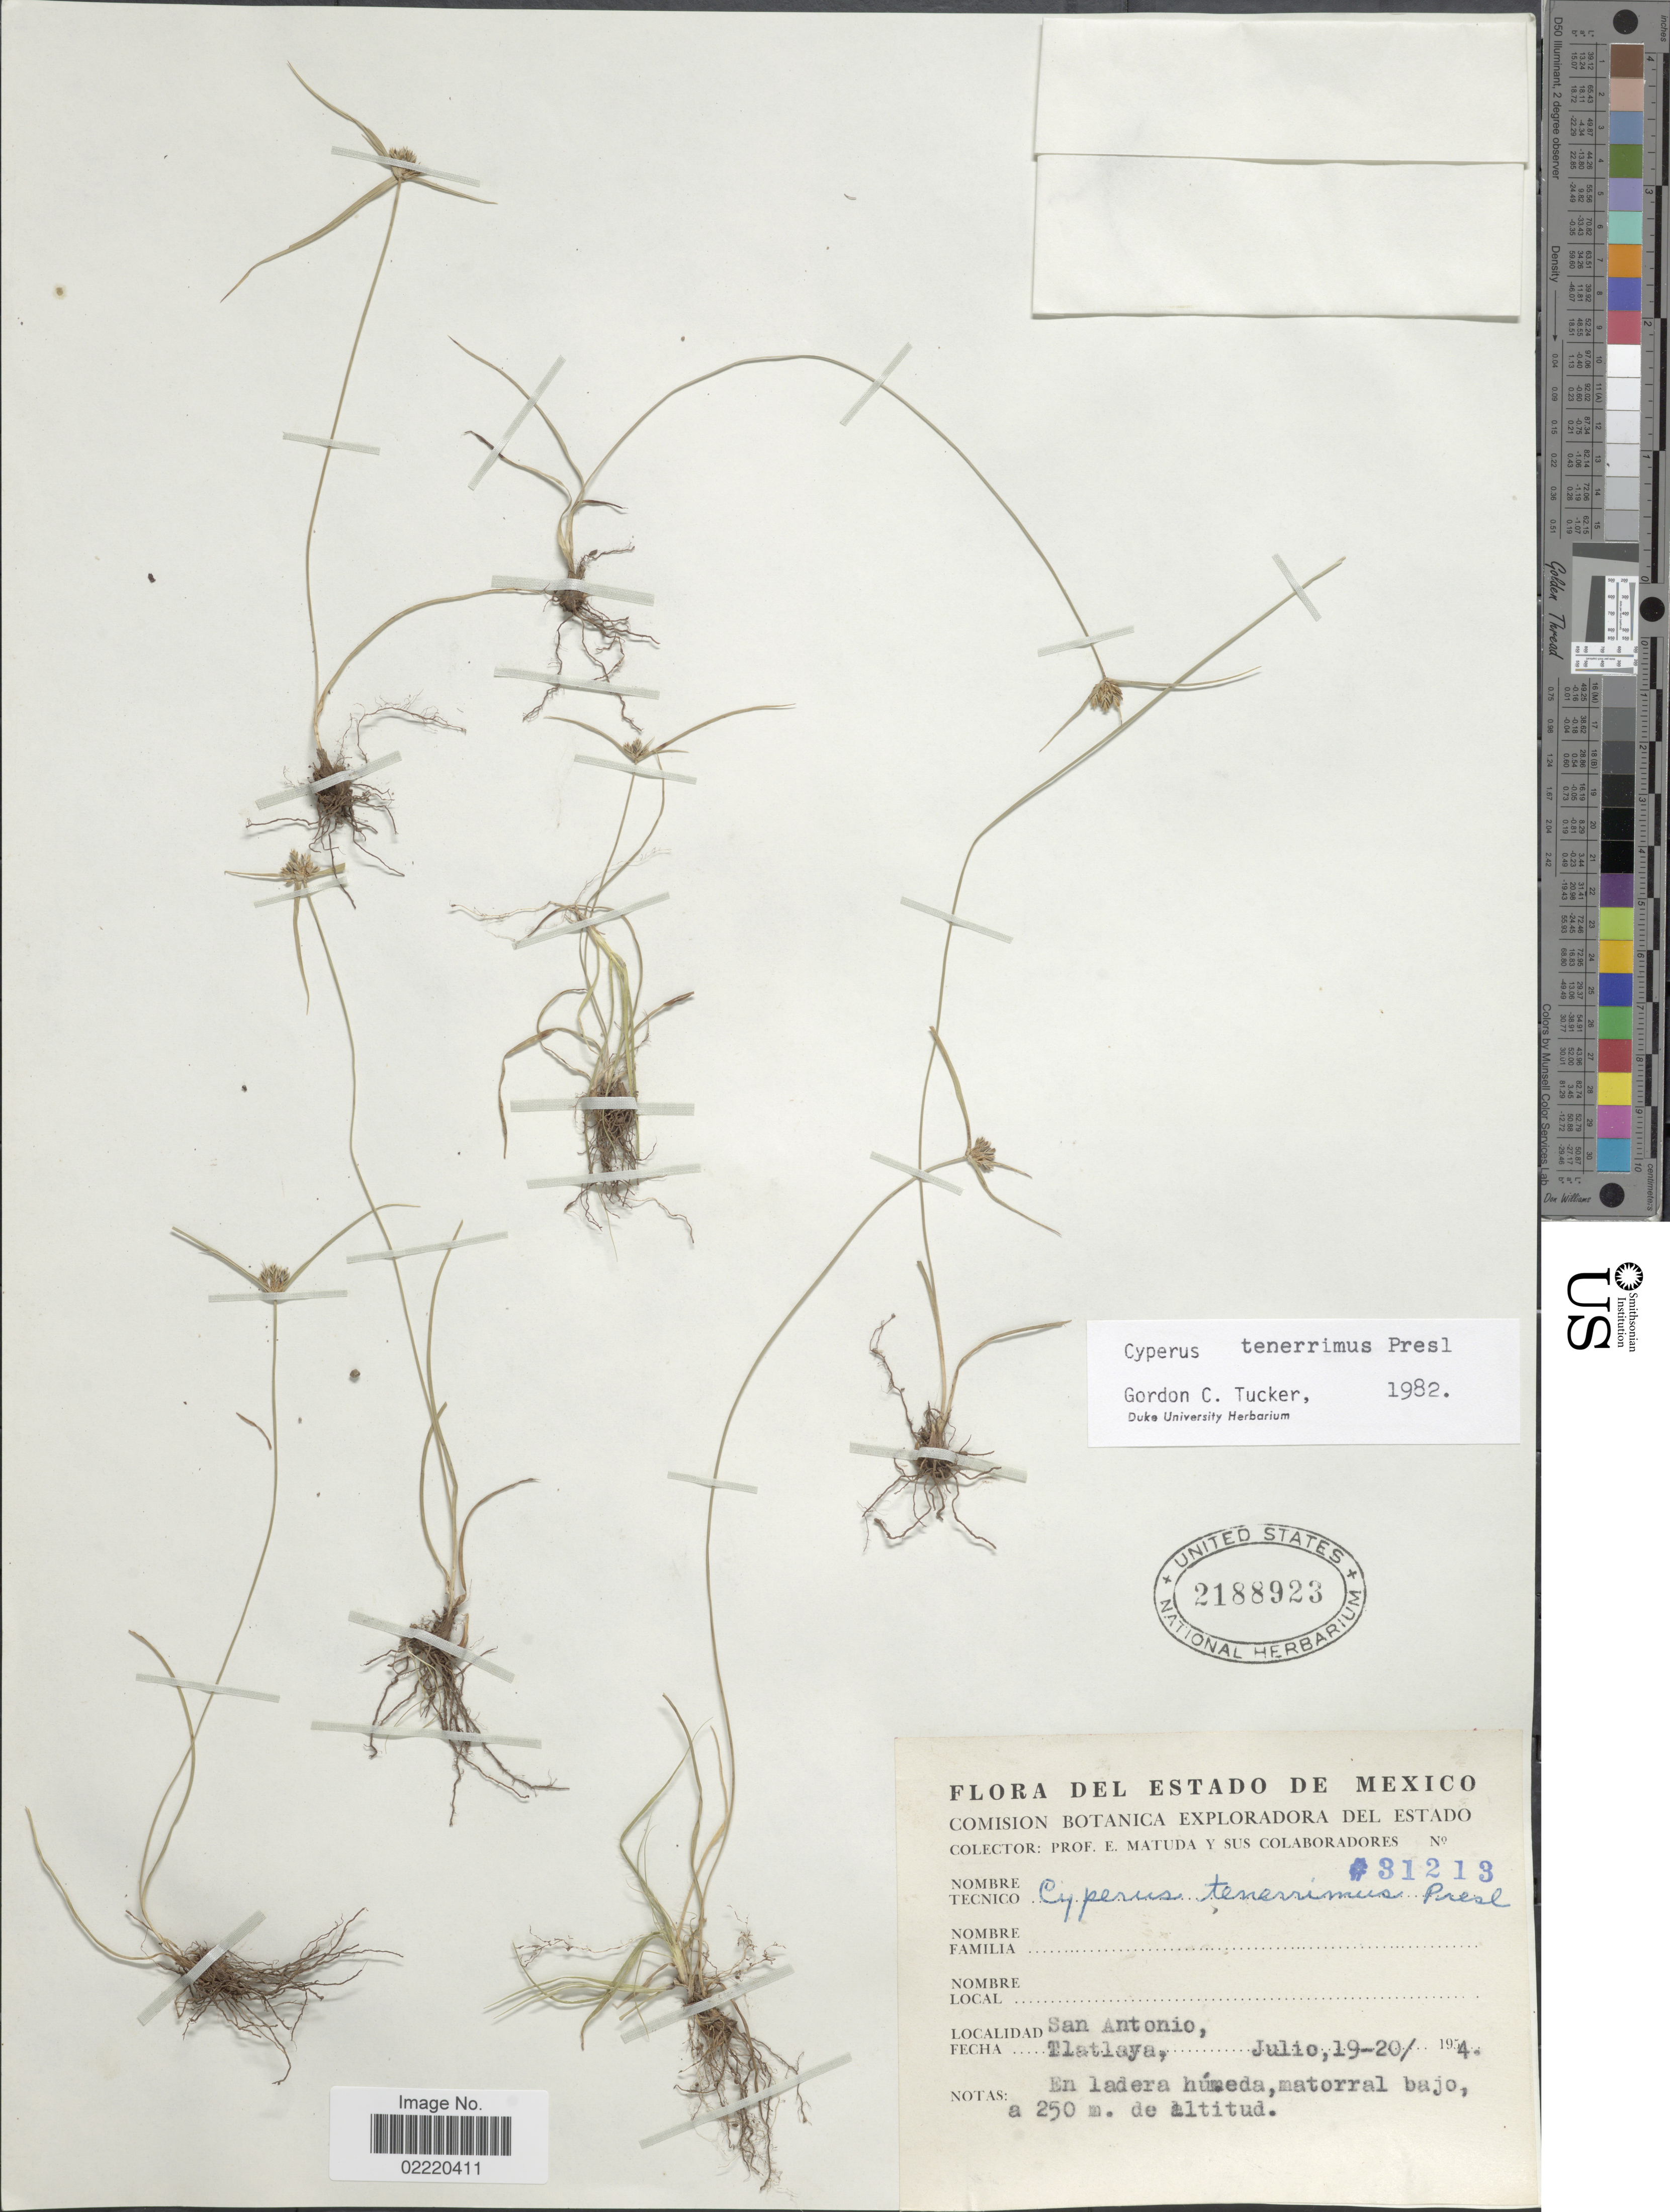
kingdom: Plantae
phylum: Tracheophyta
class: Liliopsida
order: Poales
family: Cyperaceae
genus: Cyperus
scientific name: Cyperus tenerrimus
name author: J. Presl & C. Presl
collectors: E. Matuda & Sus Colaboradores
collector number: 31213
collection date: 1954-07-19/1954-07-20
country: Mexico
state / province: México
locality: Estado de Mexico, San Antonio, Tlatlaya.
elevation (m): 250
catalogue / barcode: US 2188923